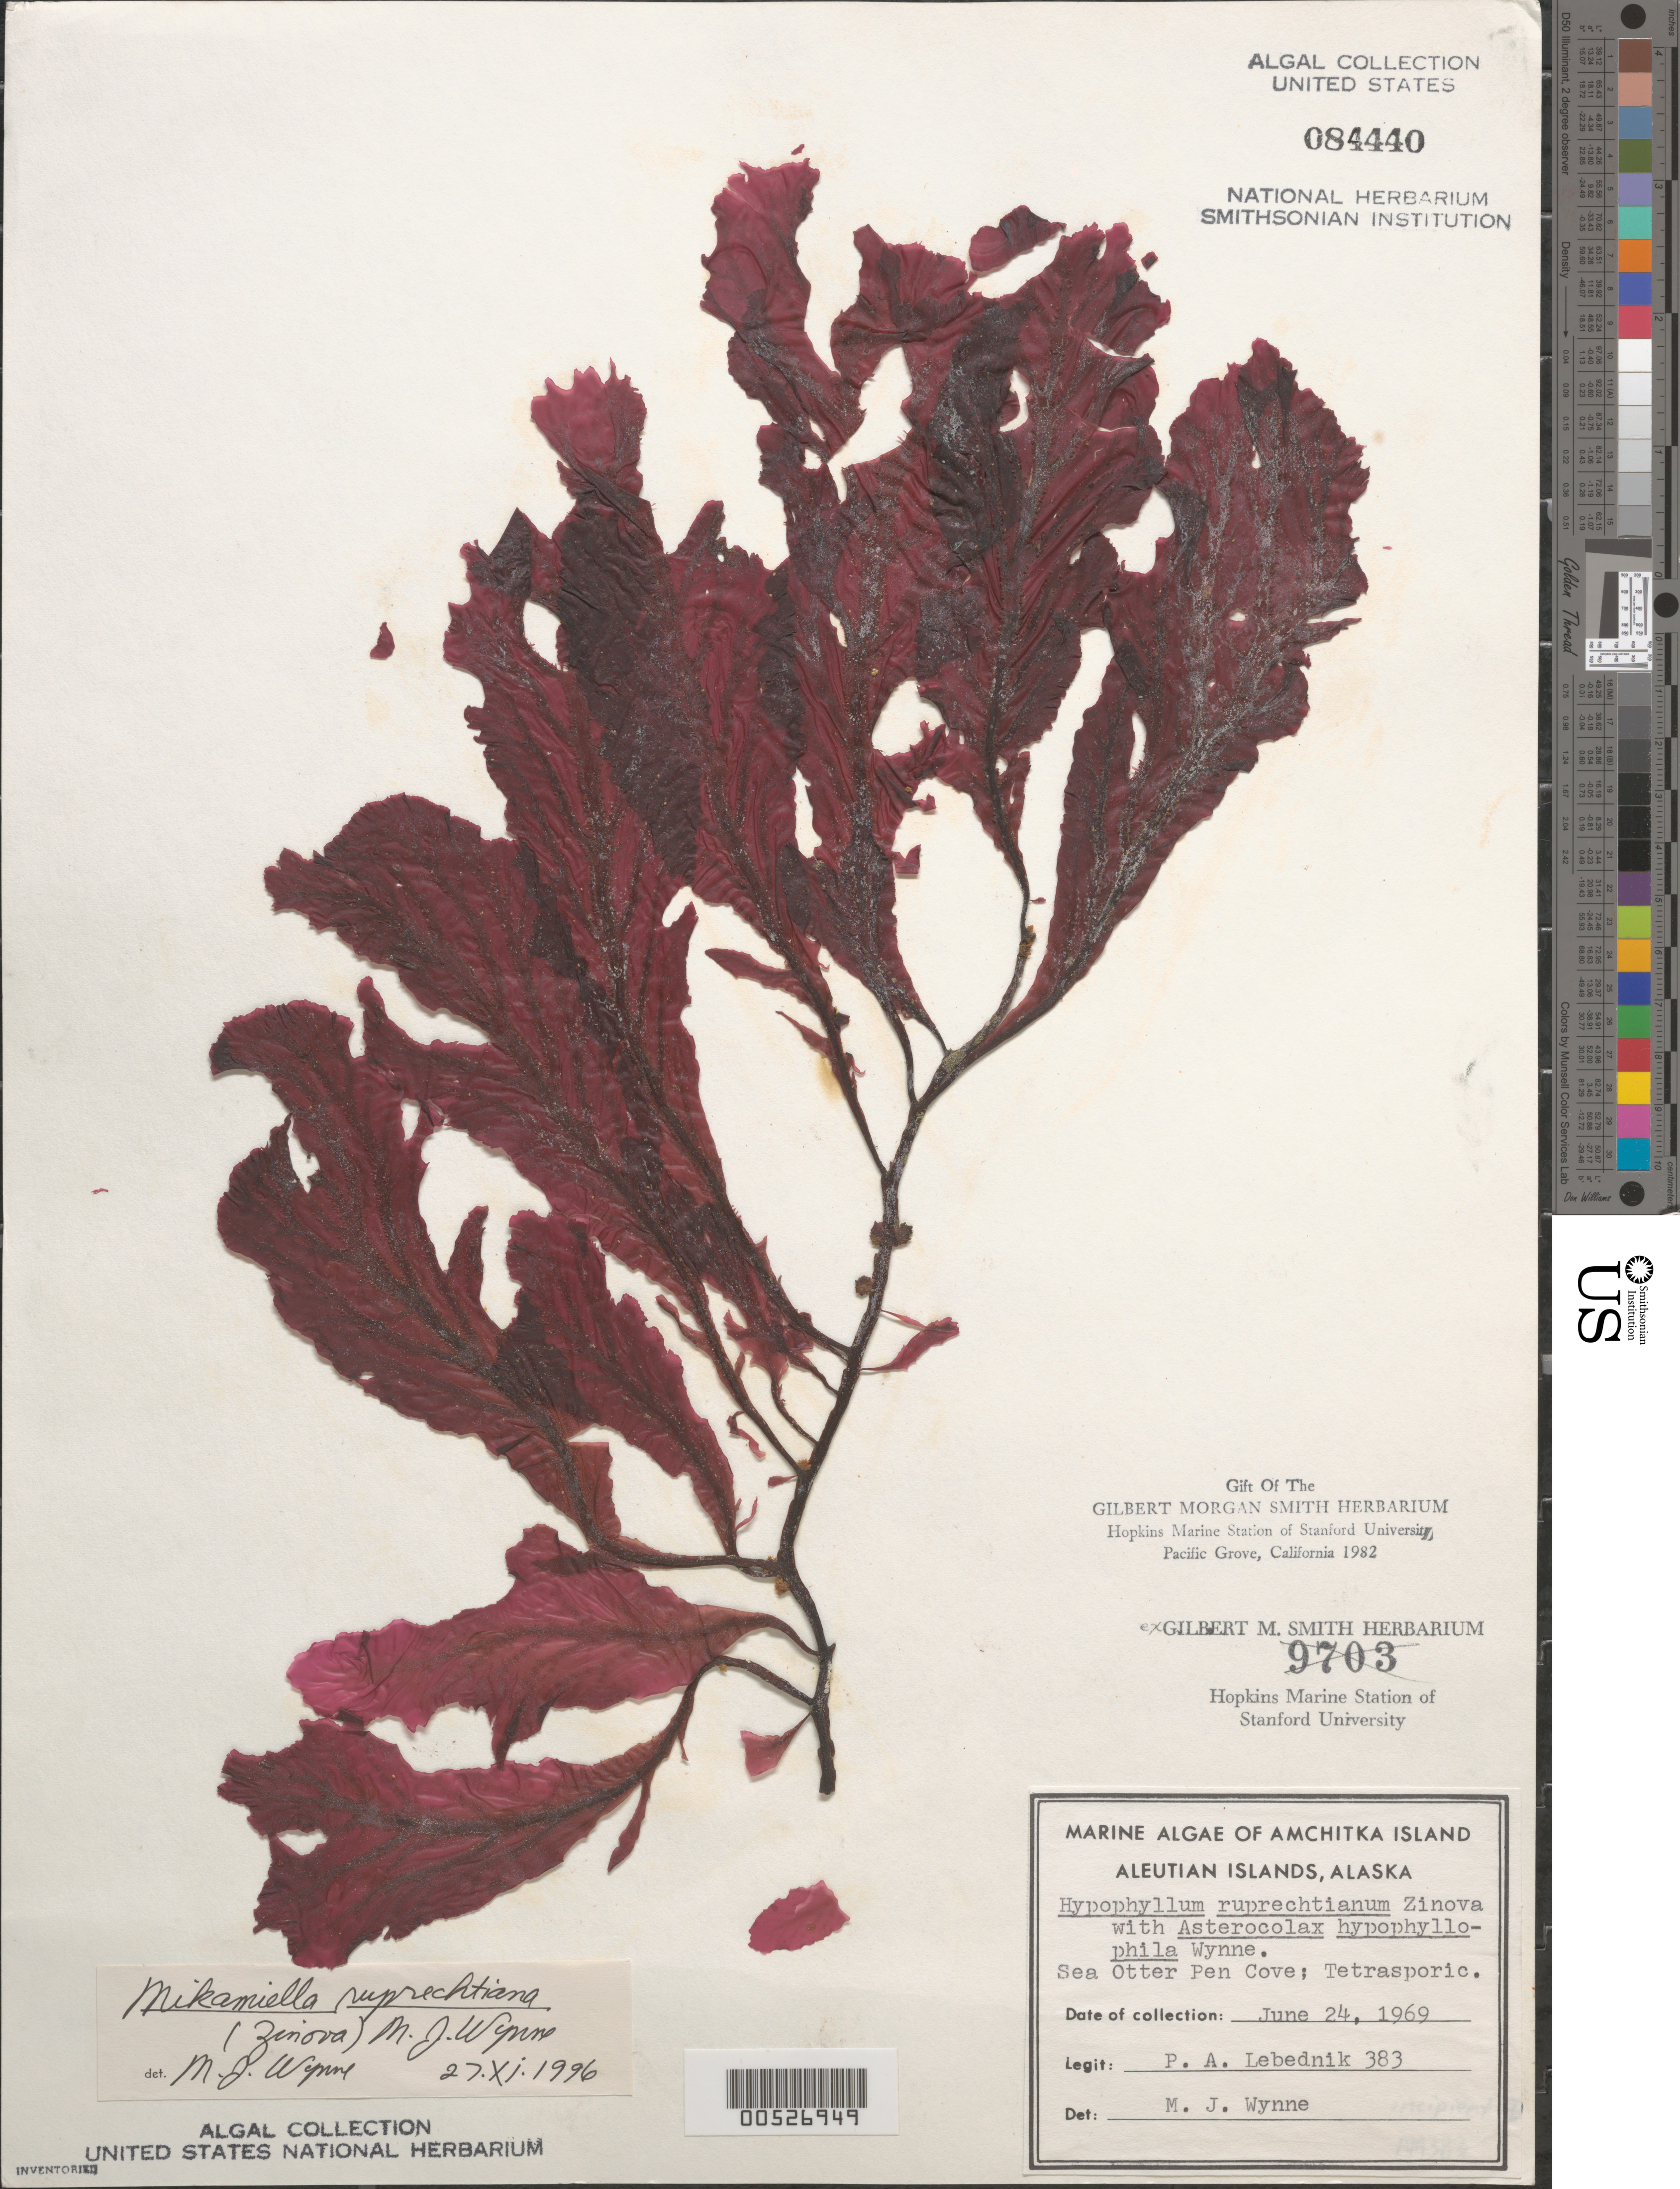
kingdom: Plantae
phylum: Rhodophyta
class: Florideophyceae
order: Ceramiales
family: Delesseriaceae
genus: Mikamiella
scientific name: Mikamiella ruprechtiana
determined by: Wynne, M. J.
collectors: P. Lebednik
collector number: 383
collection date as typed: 24 Jun 1969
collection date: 1969-06-24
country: United States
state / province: Alaska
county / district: Aleutian Islands Division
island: Amchitka Island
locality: Sea Otter Pen Cove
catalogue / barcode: US 84440